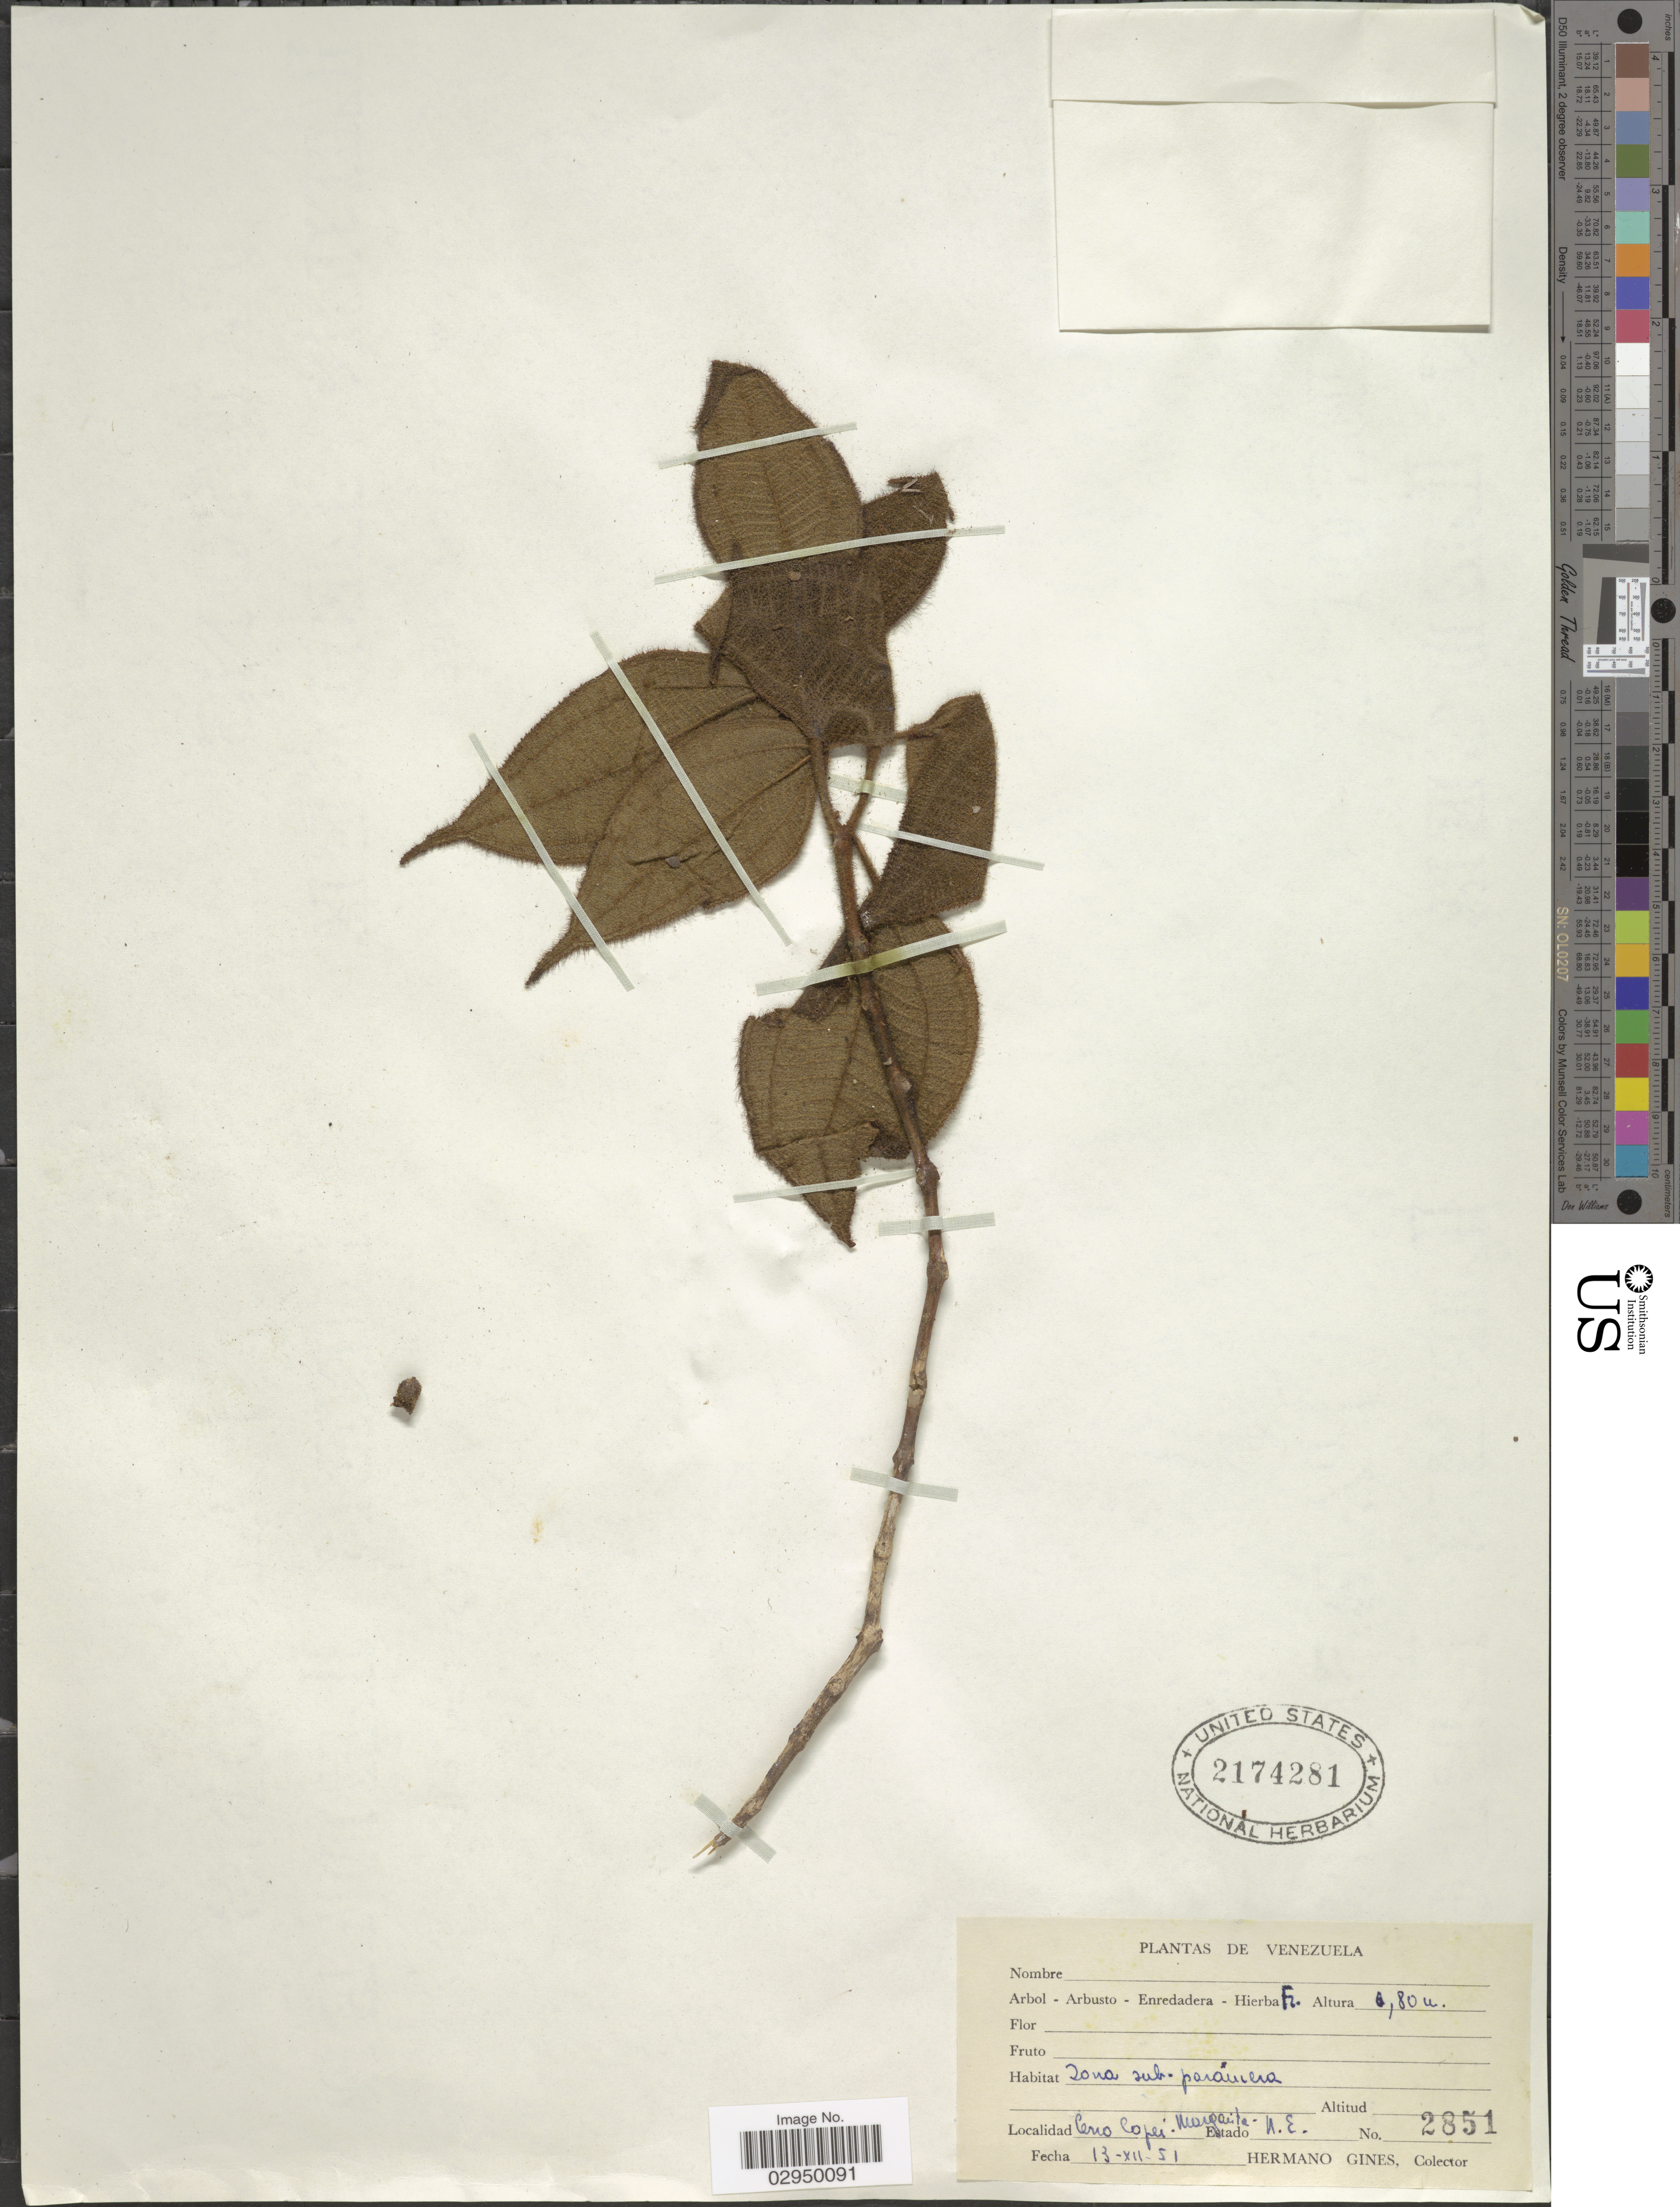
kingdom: Plantae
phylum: Tracheophyta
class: Magnoliopsida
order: Myrtales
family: Melastomataceae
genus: Clidemia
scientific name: Clidemia urceolata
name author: DC.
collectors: Bro. Gines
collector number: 2851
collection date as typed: Transcribed d/m/y: 13/12/51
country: Venezuela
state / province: Nueva Esparta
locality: Cerro Copei-Margarita-Estado N.E.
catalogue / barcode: US 2174281